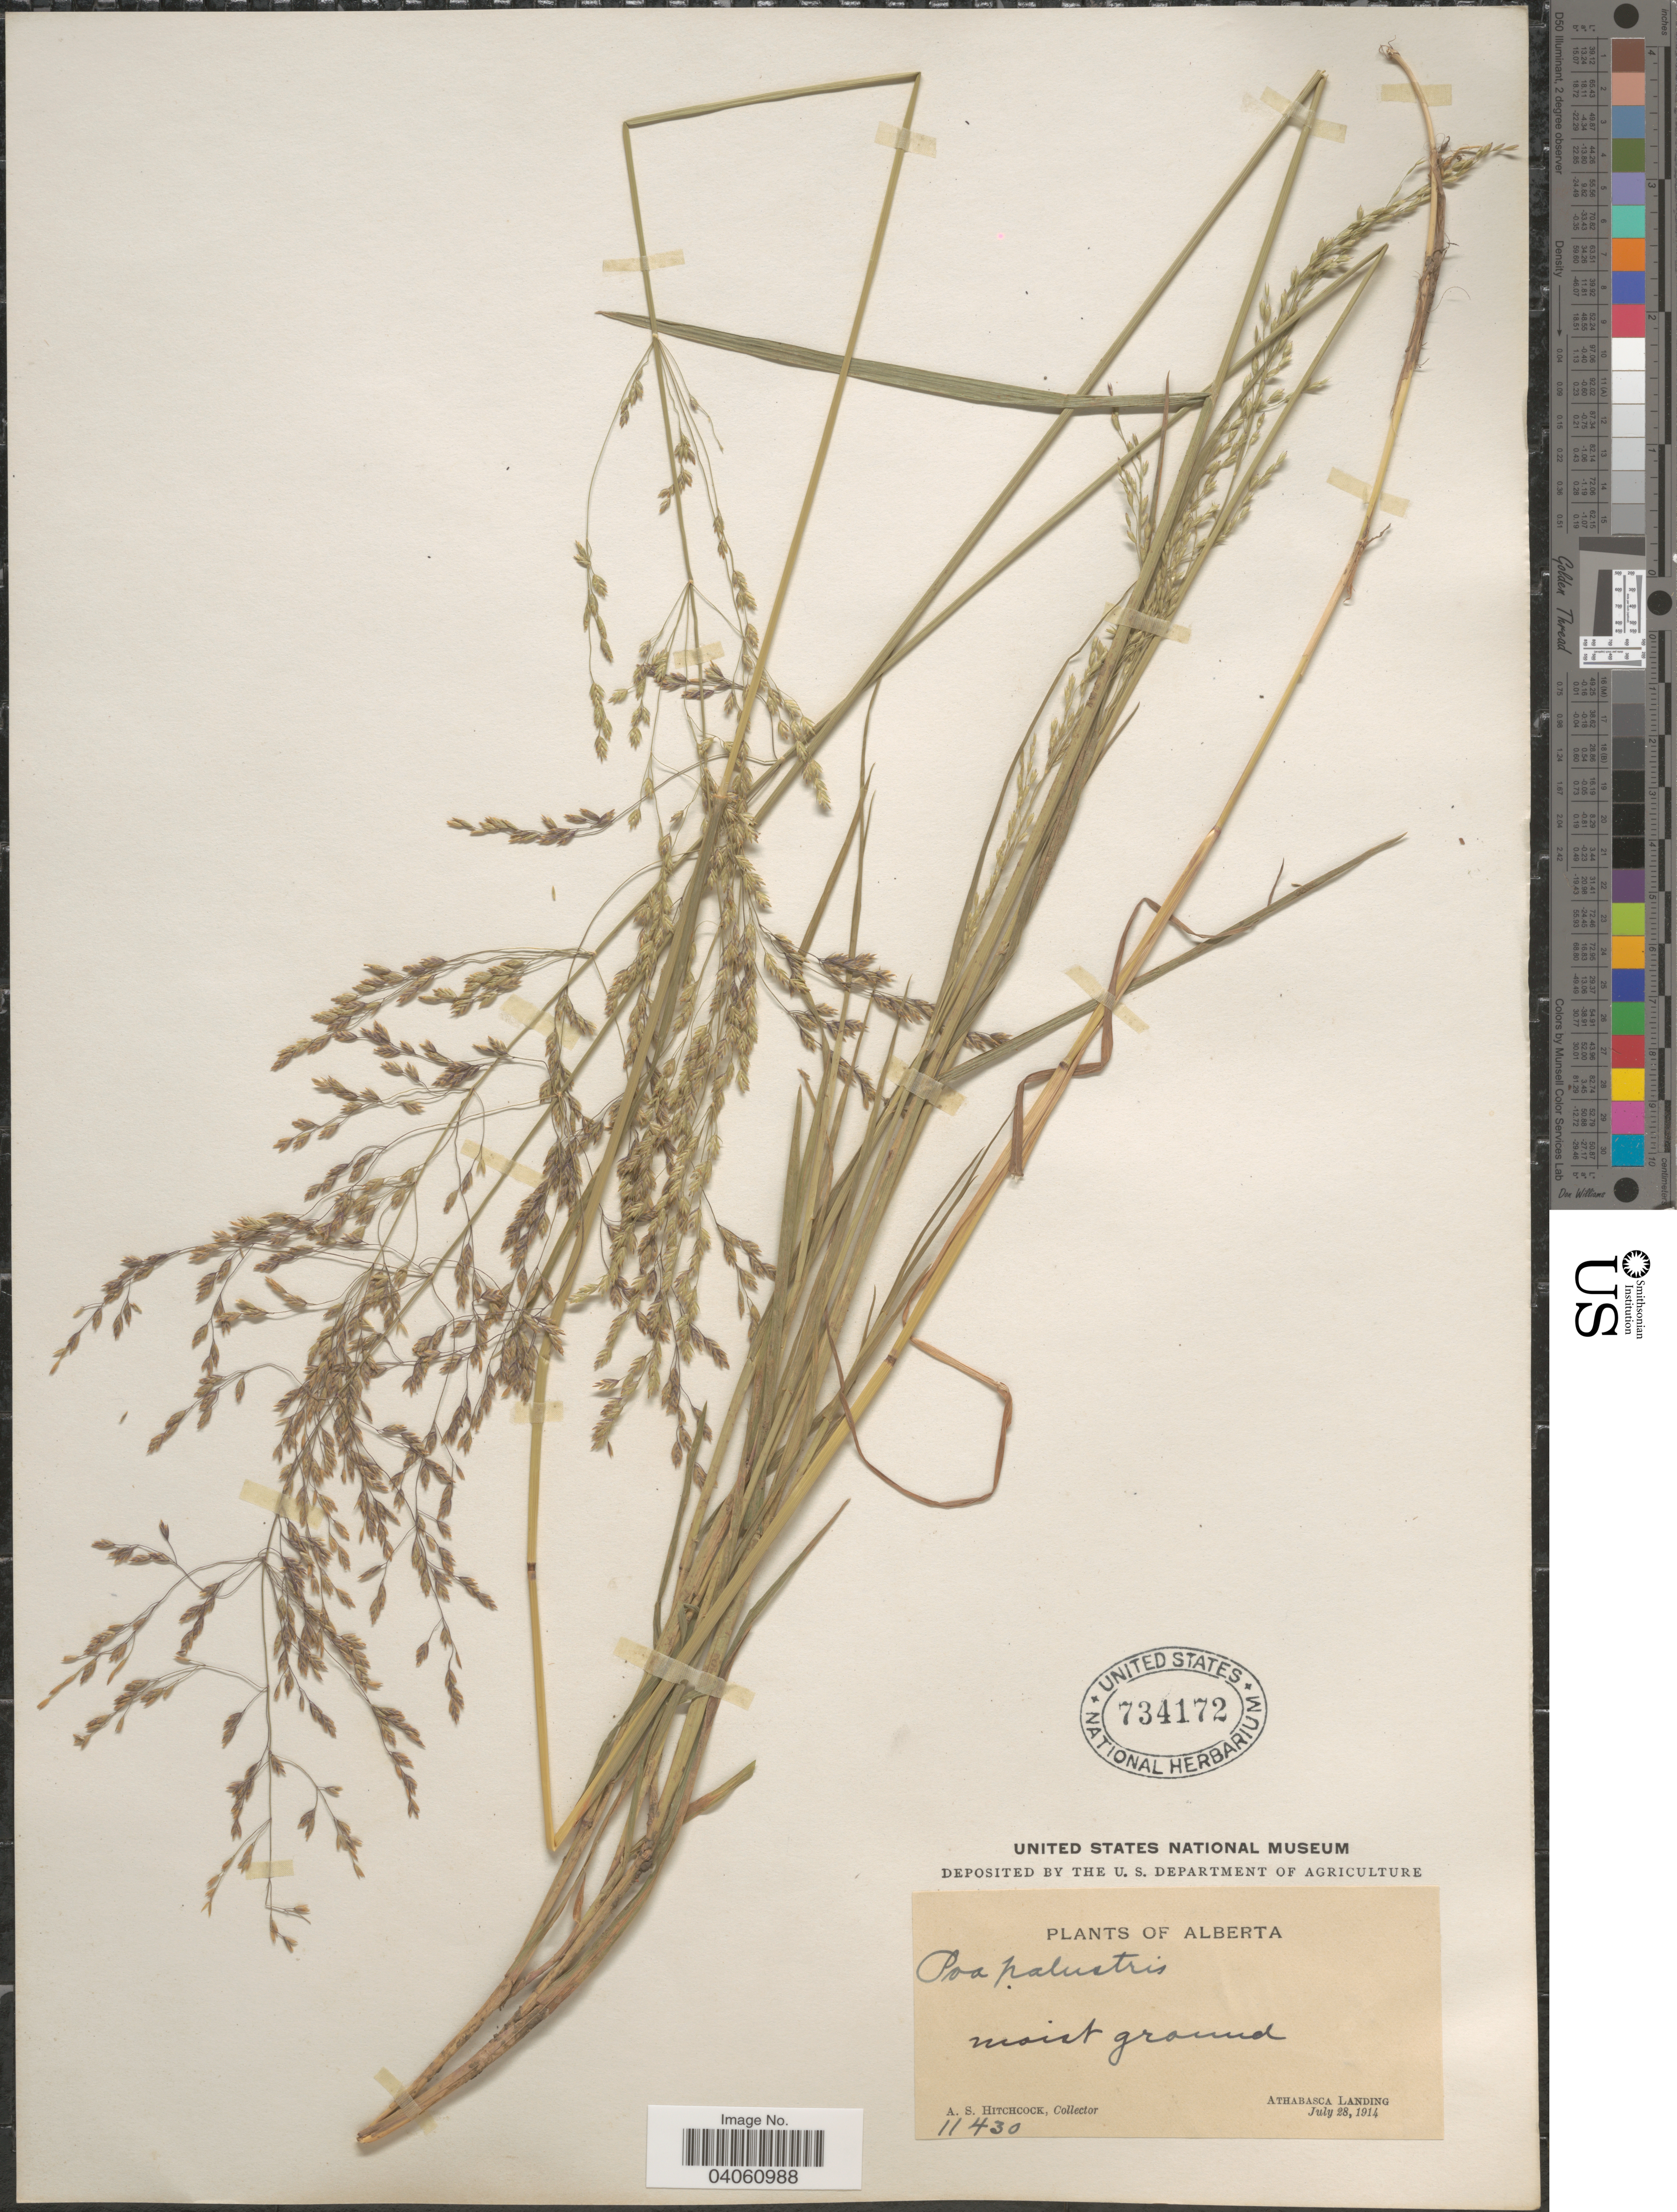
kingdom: Plantae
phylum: Tracheophyta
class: Liliopsida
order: Poales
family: Poaceae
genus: Poa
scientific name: Poa palustris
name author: L.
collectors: A. S. Hitchcock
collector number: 11430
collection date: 1914-07-28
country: Canada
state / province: Alberta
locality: Athabasca Landing.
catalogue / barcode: US 734172